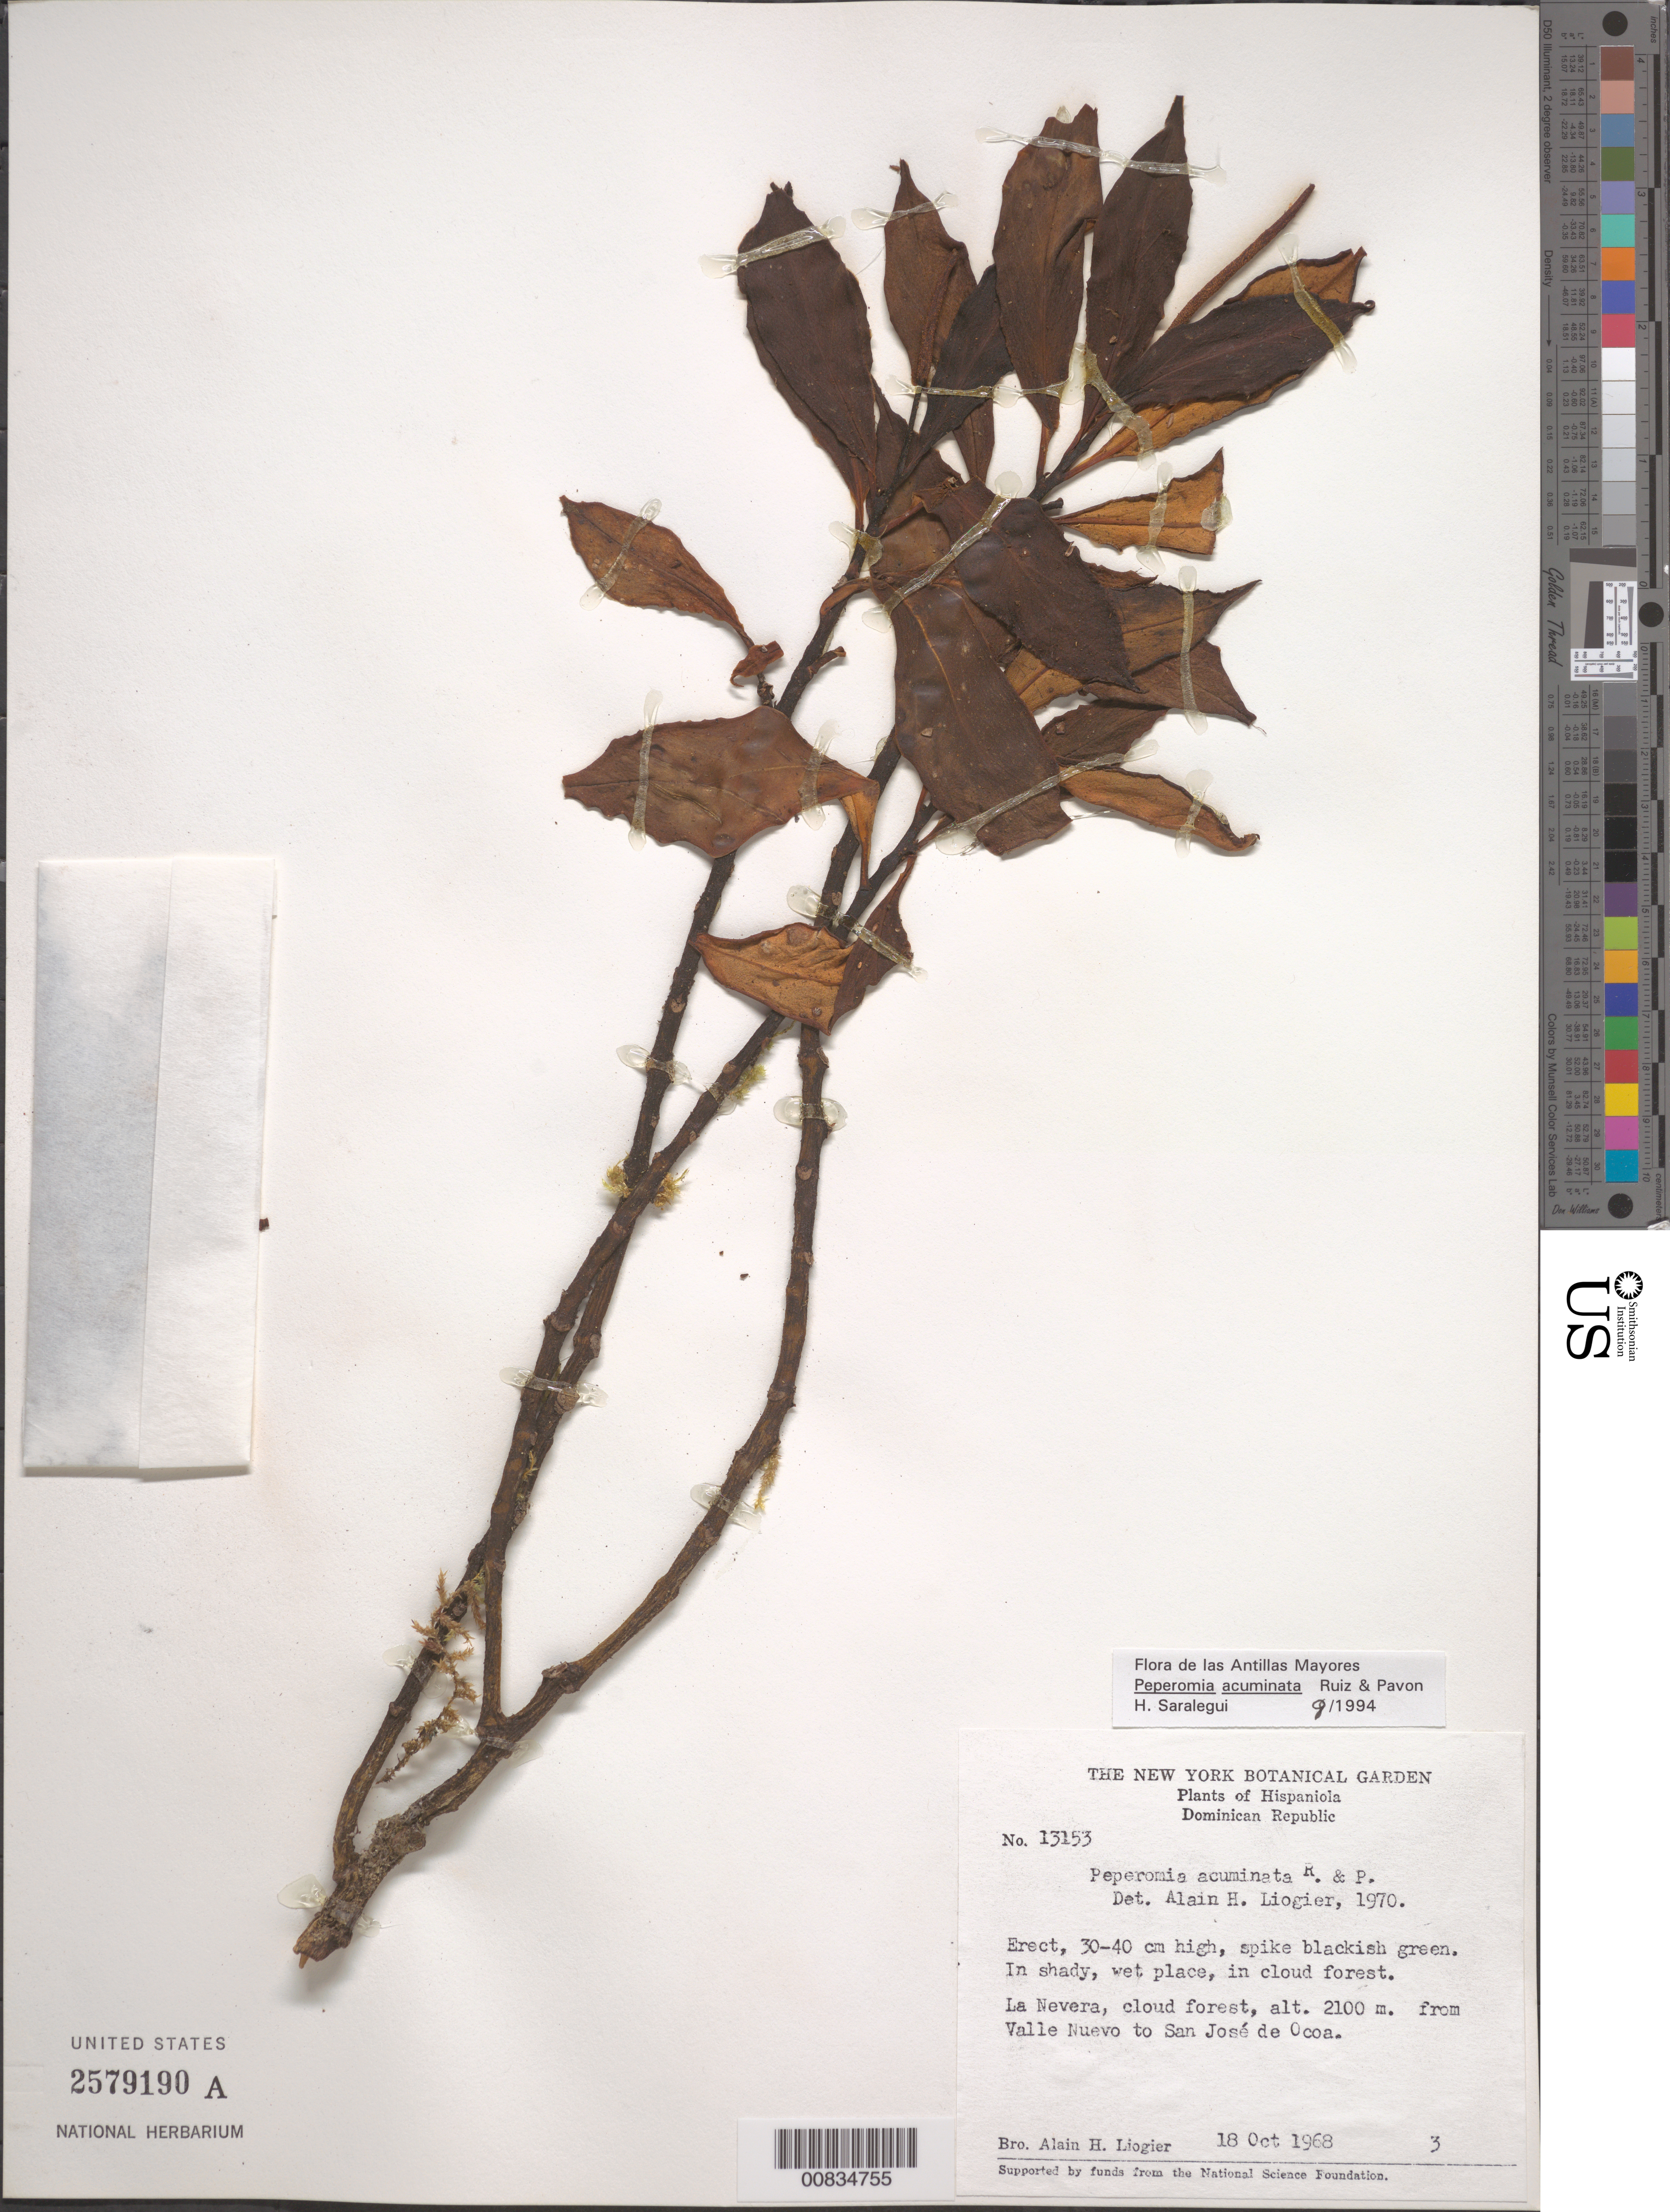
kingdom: Plantae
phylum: Tracheophyta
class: Magnoliopsida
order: Piperales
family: Piperaceae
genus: Peperomia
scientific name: Peperomia acuminata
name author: Ruiz & Pav.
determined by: Saralegui Boza, H., (HAJB), Jardin Botanico Nacional (Habana)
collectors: A. H. Liogier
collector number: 13153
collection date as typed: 18 Oct 1968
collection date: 1968-10-18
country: Dominican Republic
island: Hispaniola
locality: La Nevera, cloud forest. From Valle Nuevo to San José de Ocoa.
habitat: In shady, wet place, in cloud forest.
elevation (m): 2100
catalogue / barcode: US 2579190A